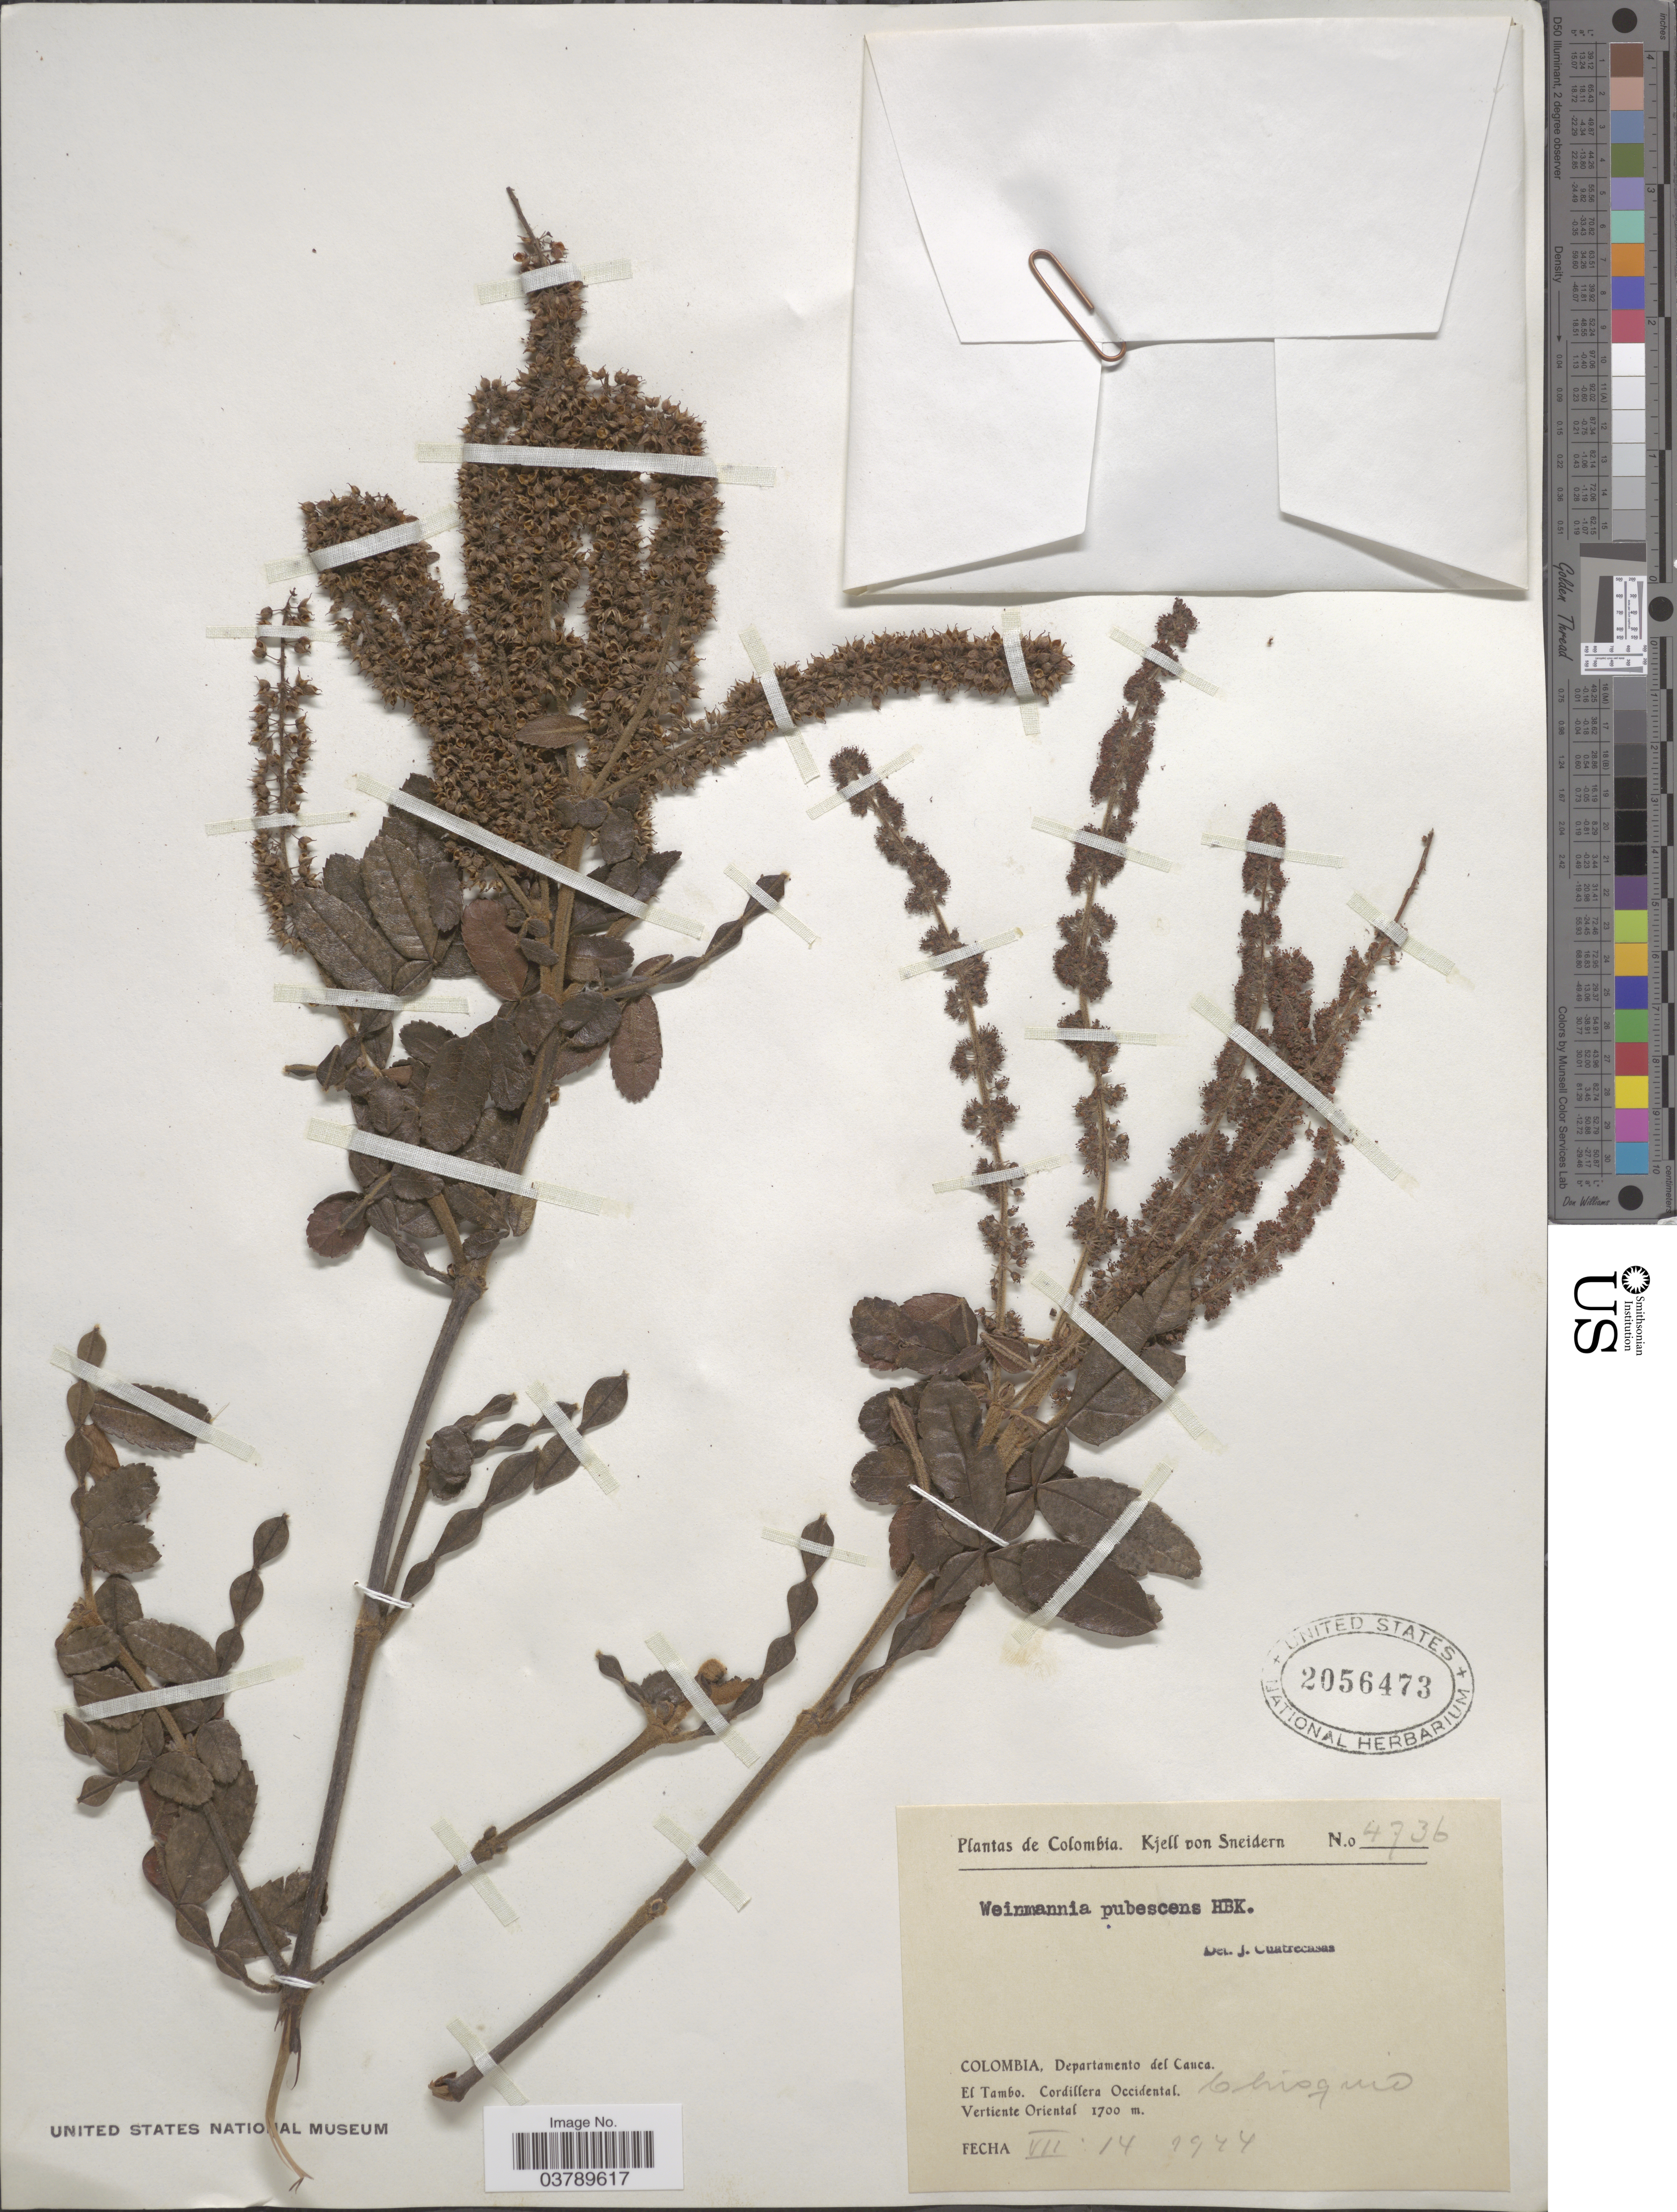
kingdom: Plantae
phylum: Tracheophyta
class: Magnoliopsida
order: Oxalidales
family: Cunoniaceae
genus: Weinmannia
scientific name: Weinmannia pubescens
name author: Kunth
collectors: K. von Sneidern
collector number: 4736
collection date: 1944-07-14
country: Colombia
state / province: Cauca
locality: Departamento del Cauca. El Tambo, Cordillera Occidental. Vertiente Oriental. Chisquio.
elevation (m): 1700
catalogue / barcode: US 2056473